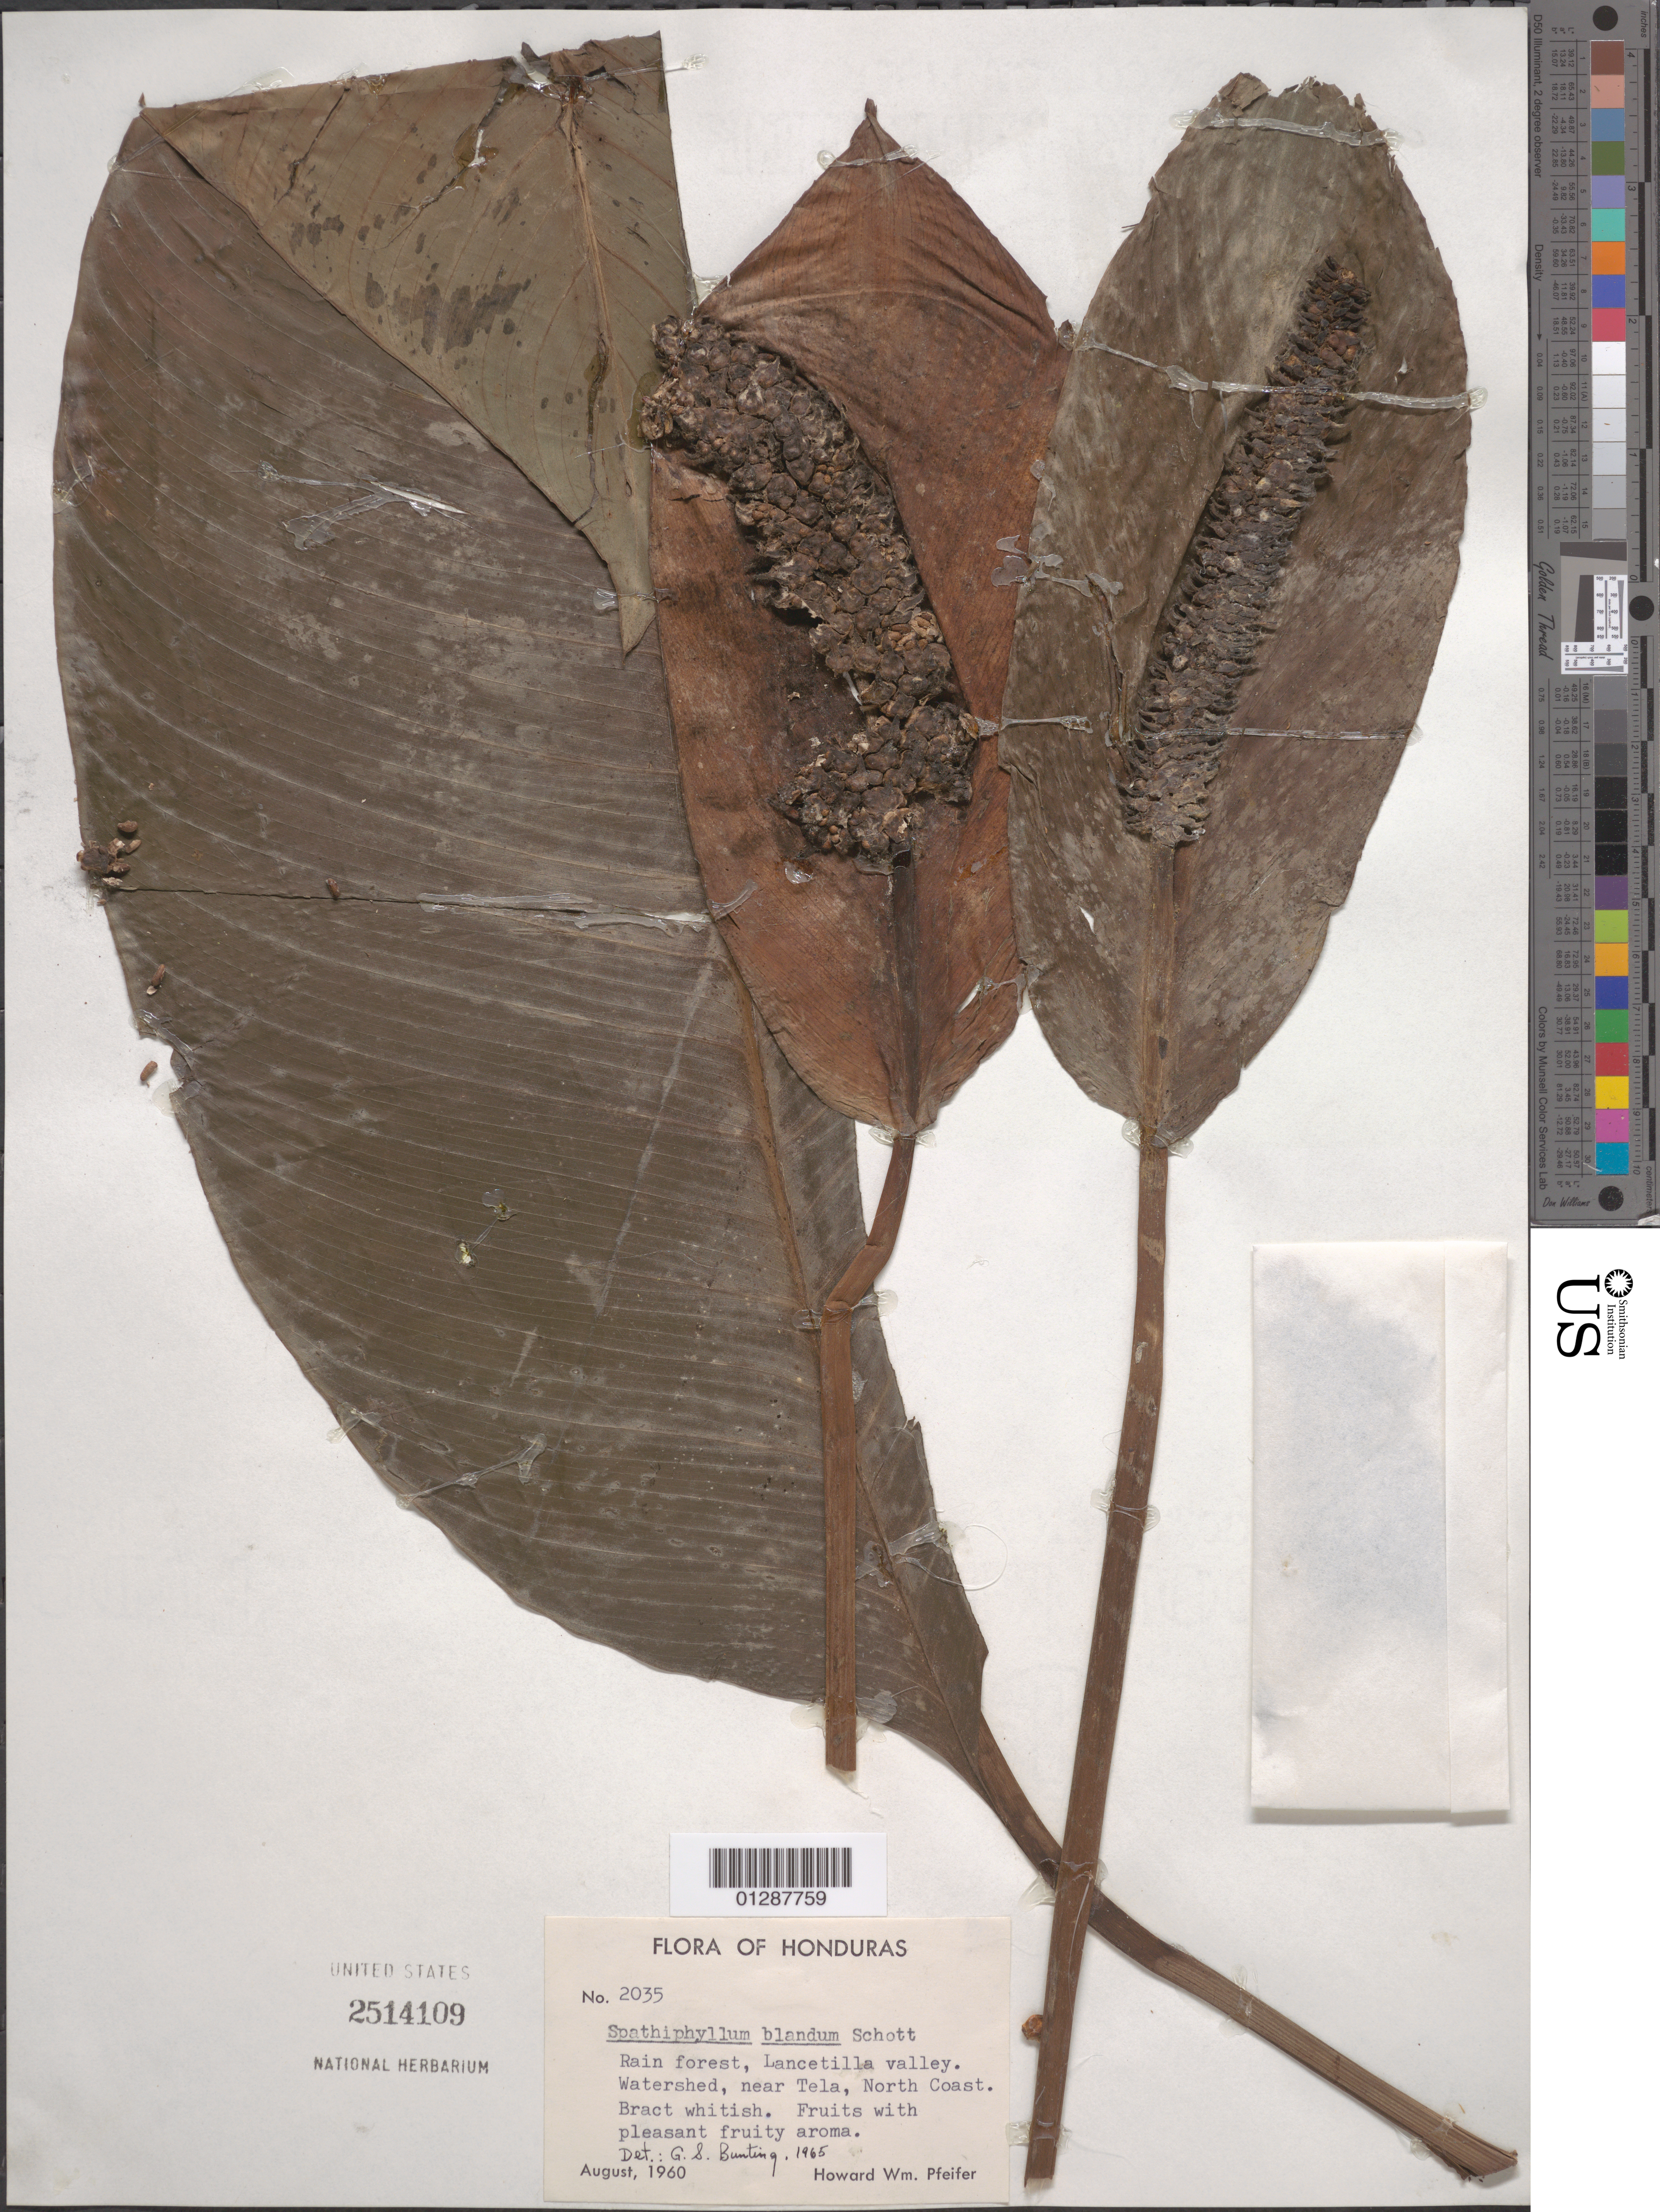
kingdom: Plantae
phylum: Tracheophyta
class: Liliopsida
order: Alismatales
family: Araceae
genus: Spathiphyllum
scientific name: Spathiphyllum blandum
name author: Schott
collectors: H. W. Pfeifer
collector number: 2035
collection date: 1960-08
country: Honduras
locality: Watershed, near Tela, North Coast.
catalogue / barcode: US 2514109